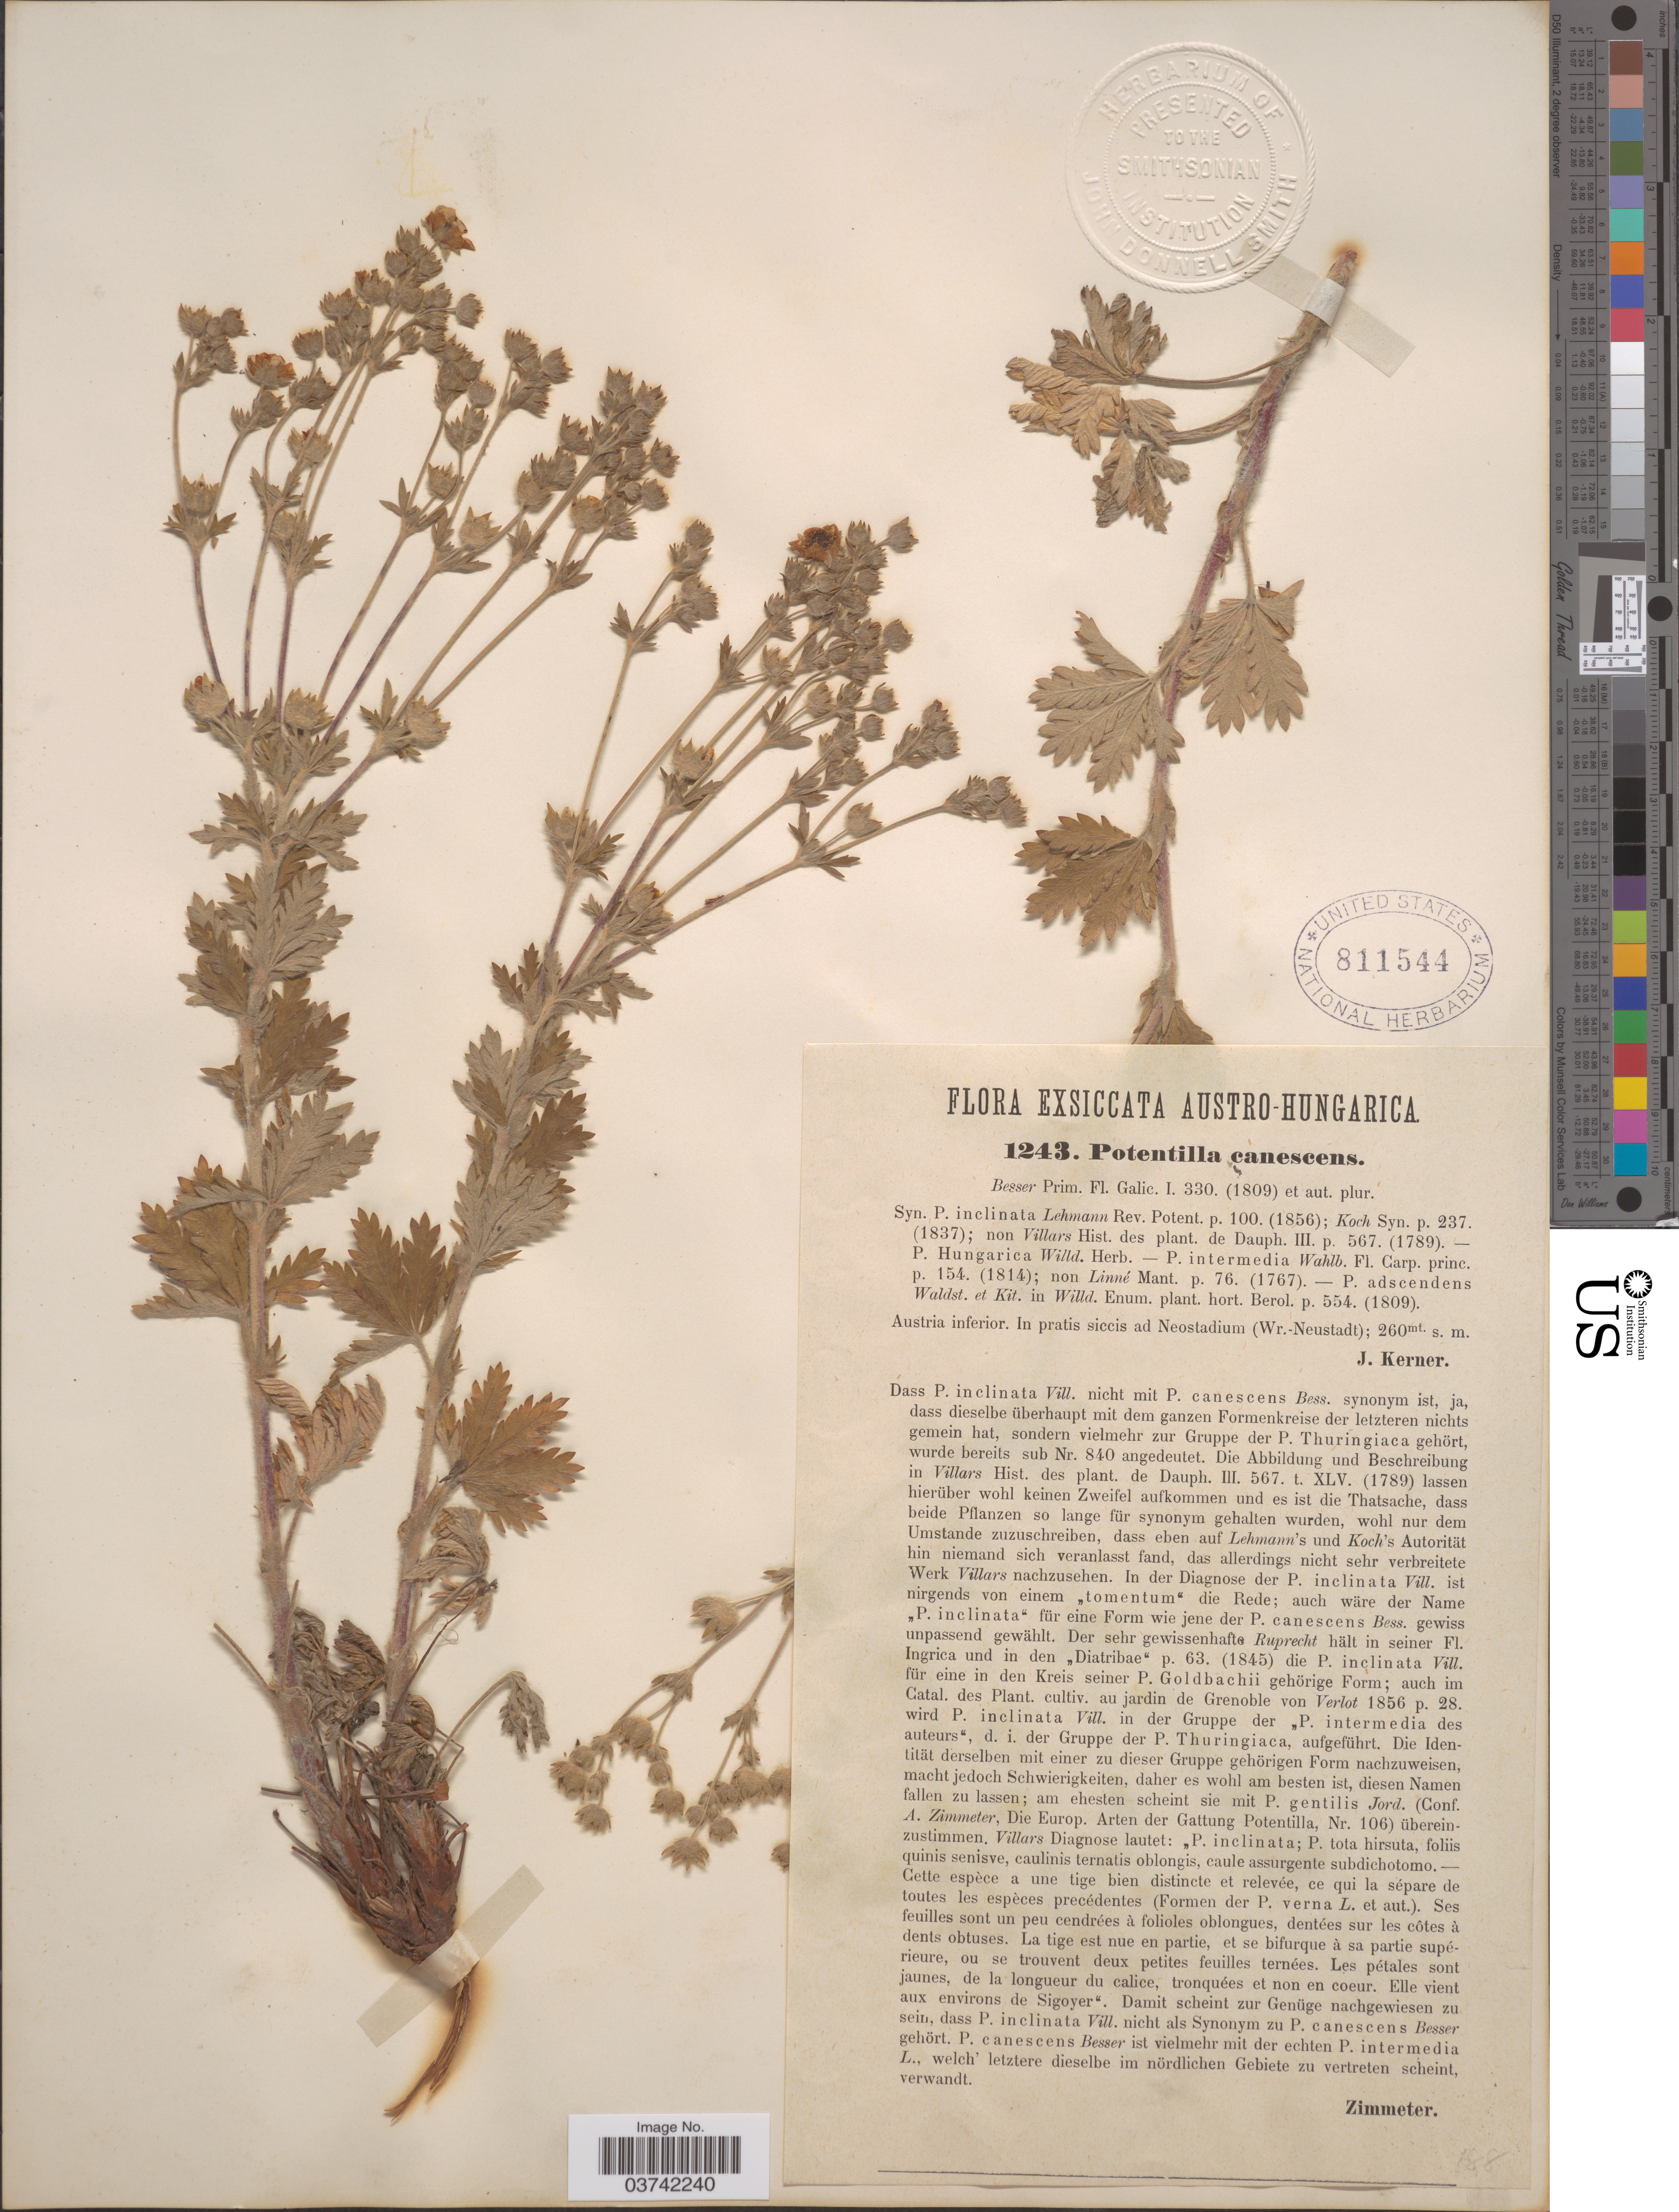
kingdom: Plantae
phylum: Tracheophyta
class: Magnoliopsida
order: Rosales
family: Rosaceae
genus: Potentilla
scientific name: Potentilla canescens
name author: Besser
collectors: J. Kerner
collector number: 1243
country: Austria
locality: Austro-Hungarica. Austria inferior. In pratis siccis ad Neostadium (Wr.-Neustadt).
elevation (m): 260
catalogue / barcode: US 811544